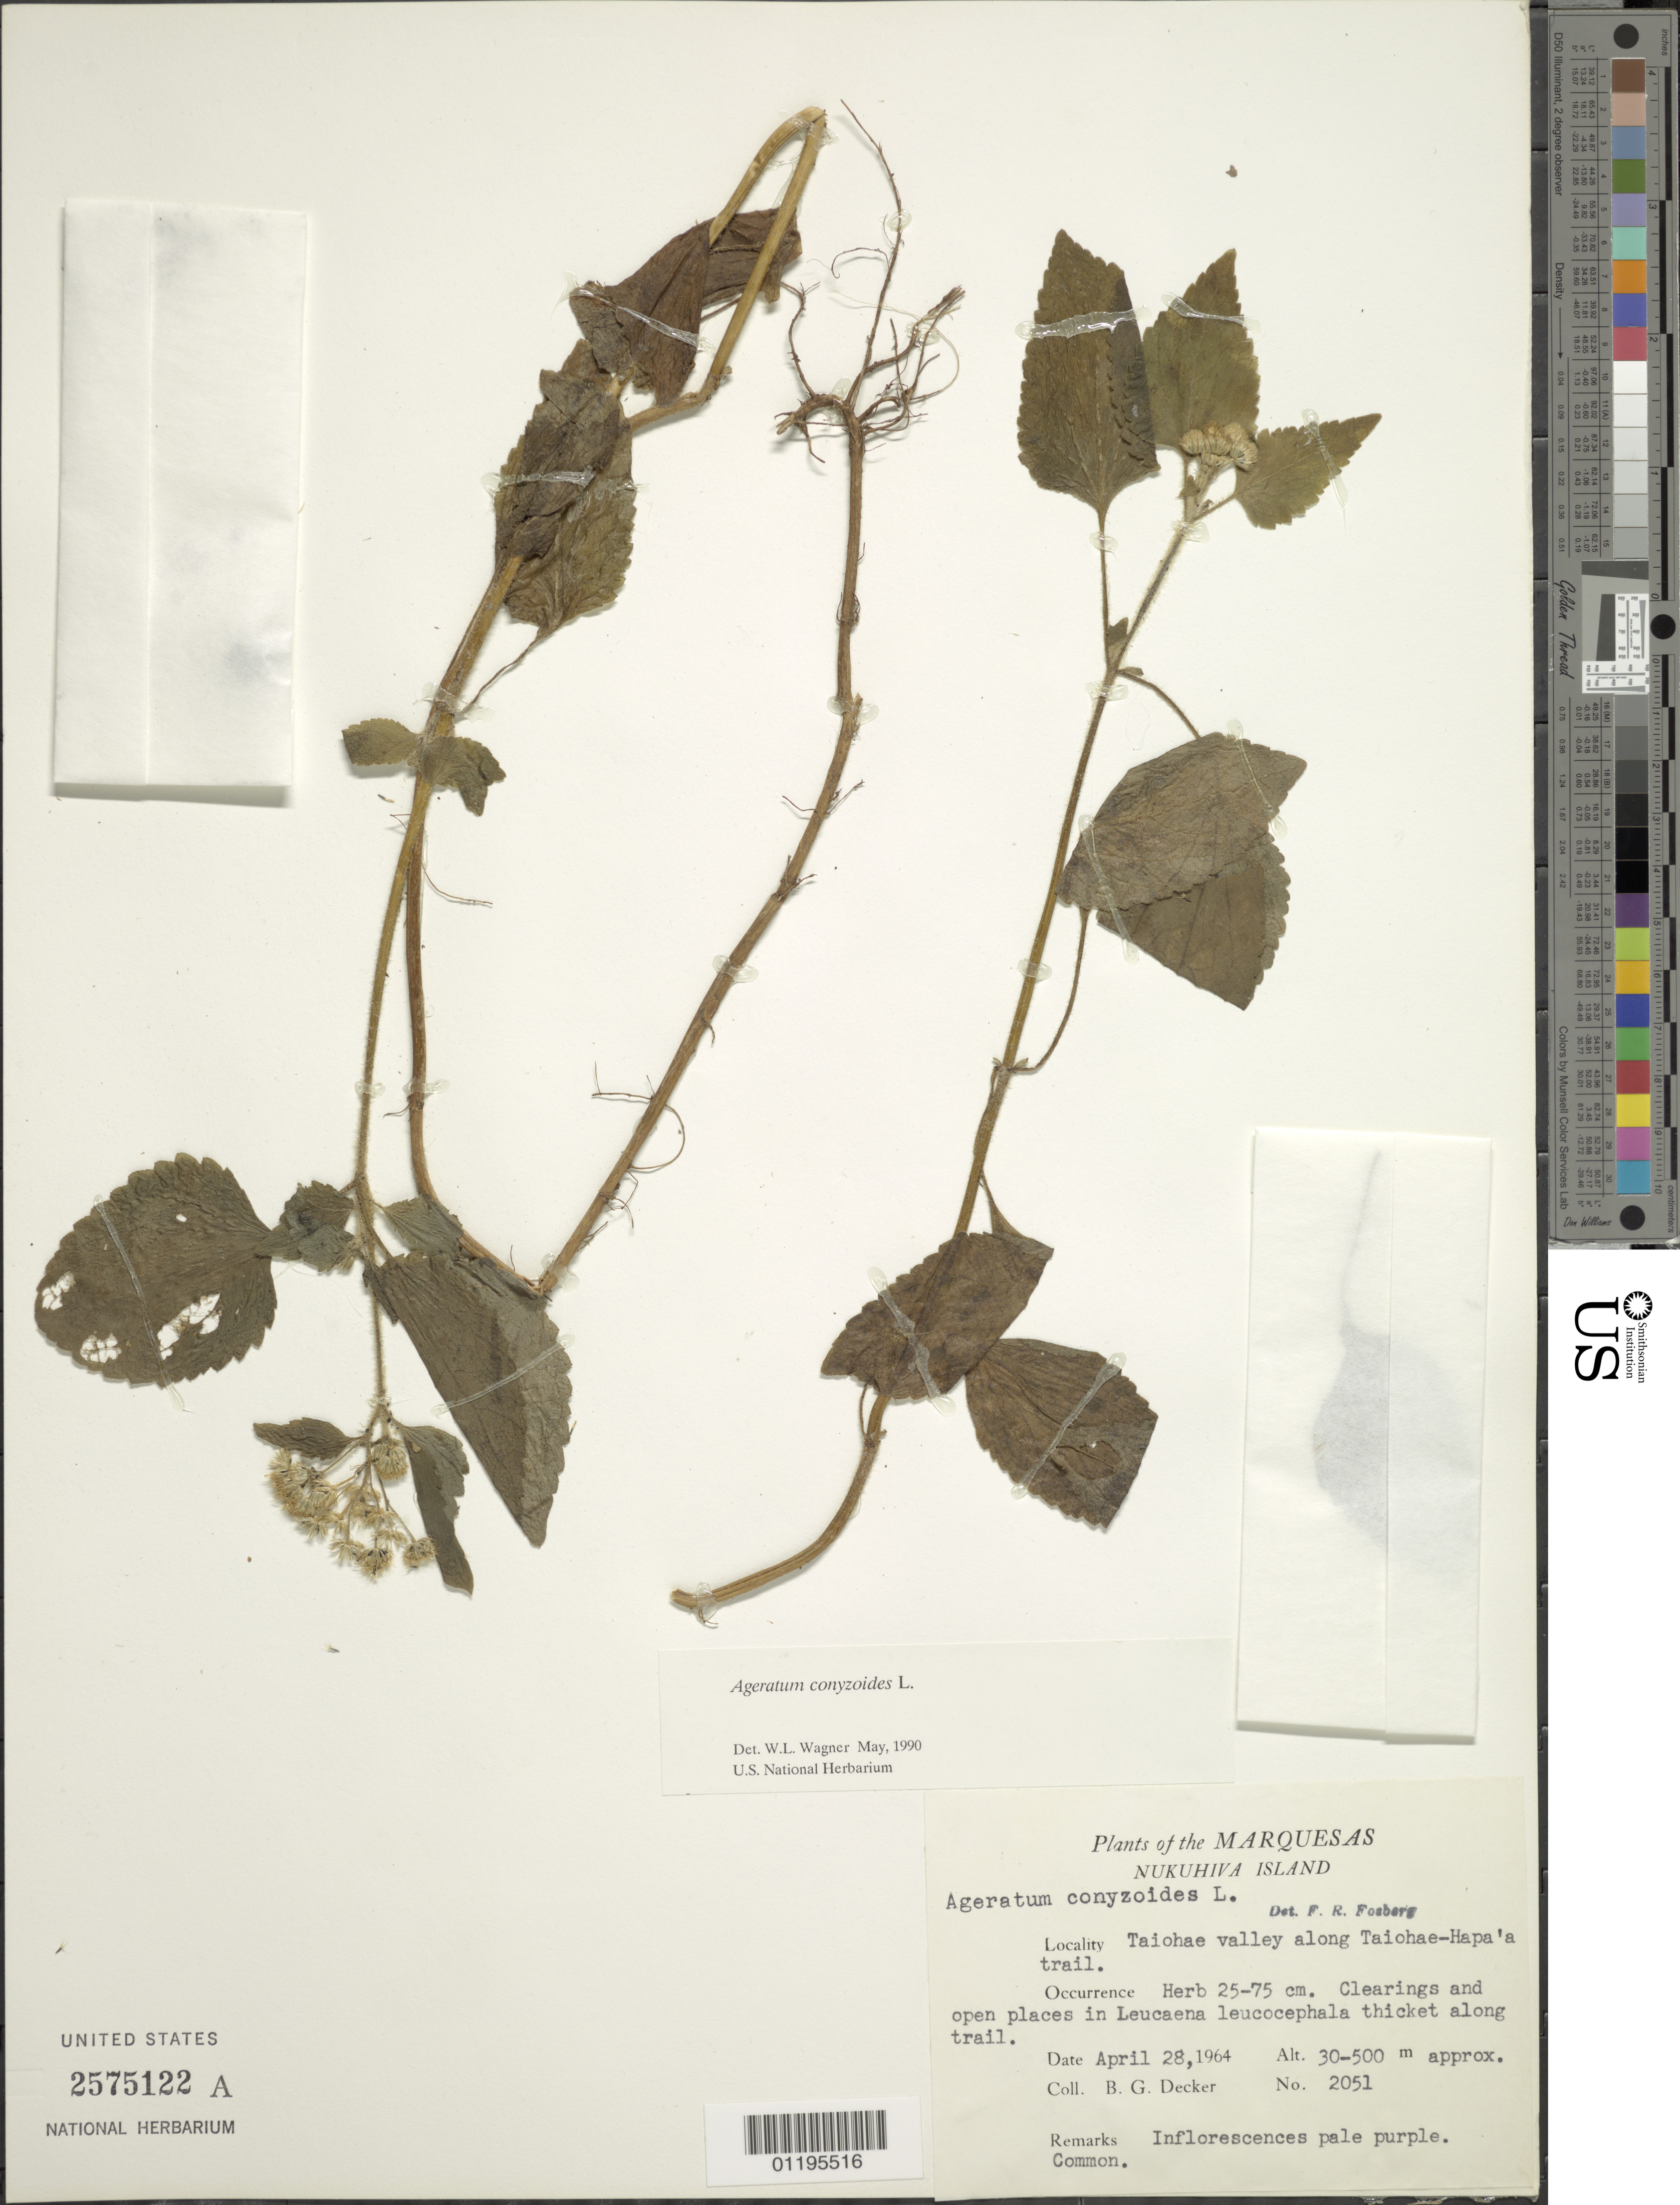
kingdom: Plantae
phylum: Tracheophyta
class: Magnoliopsida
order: Asterales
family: Asteraceae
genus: Ageratum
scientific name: Ageratum conyzoides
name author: L.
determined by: Wagner, W. L., (BOT), Smithsonian Institution - National Museum of Natural History (UNITED STATES)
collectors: B. G. Decker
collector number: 2051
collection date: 1964-04-28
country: French Polynesia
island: Nuku Hiva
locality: Taiohae Valley along Taiohae-Hapa'a Trail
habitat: Clearings and open places in Leucaena leucocephala thicket along trail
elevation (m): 30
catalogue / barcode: US 2575122A